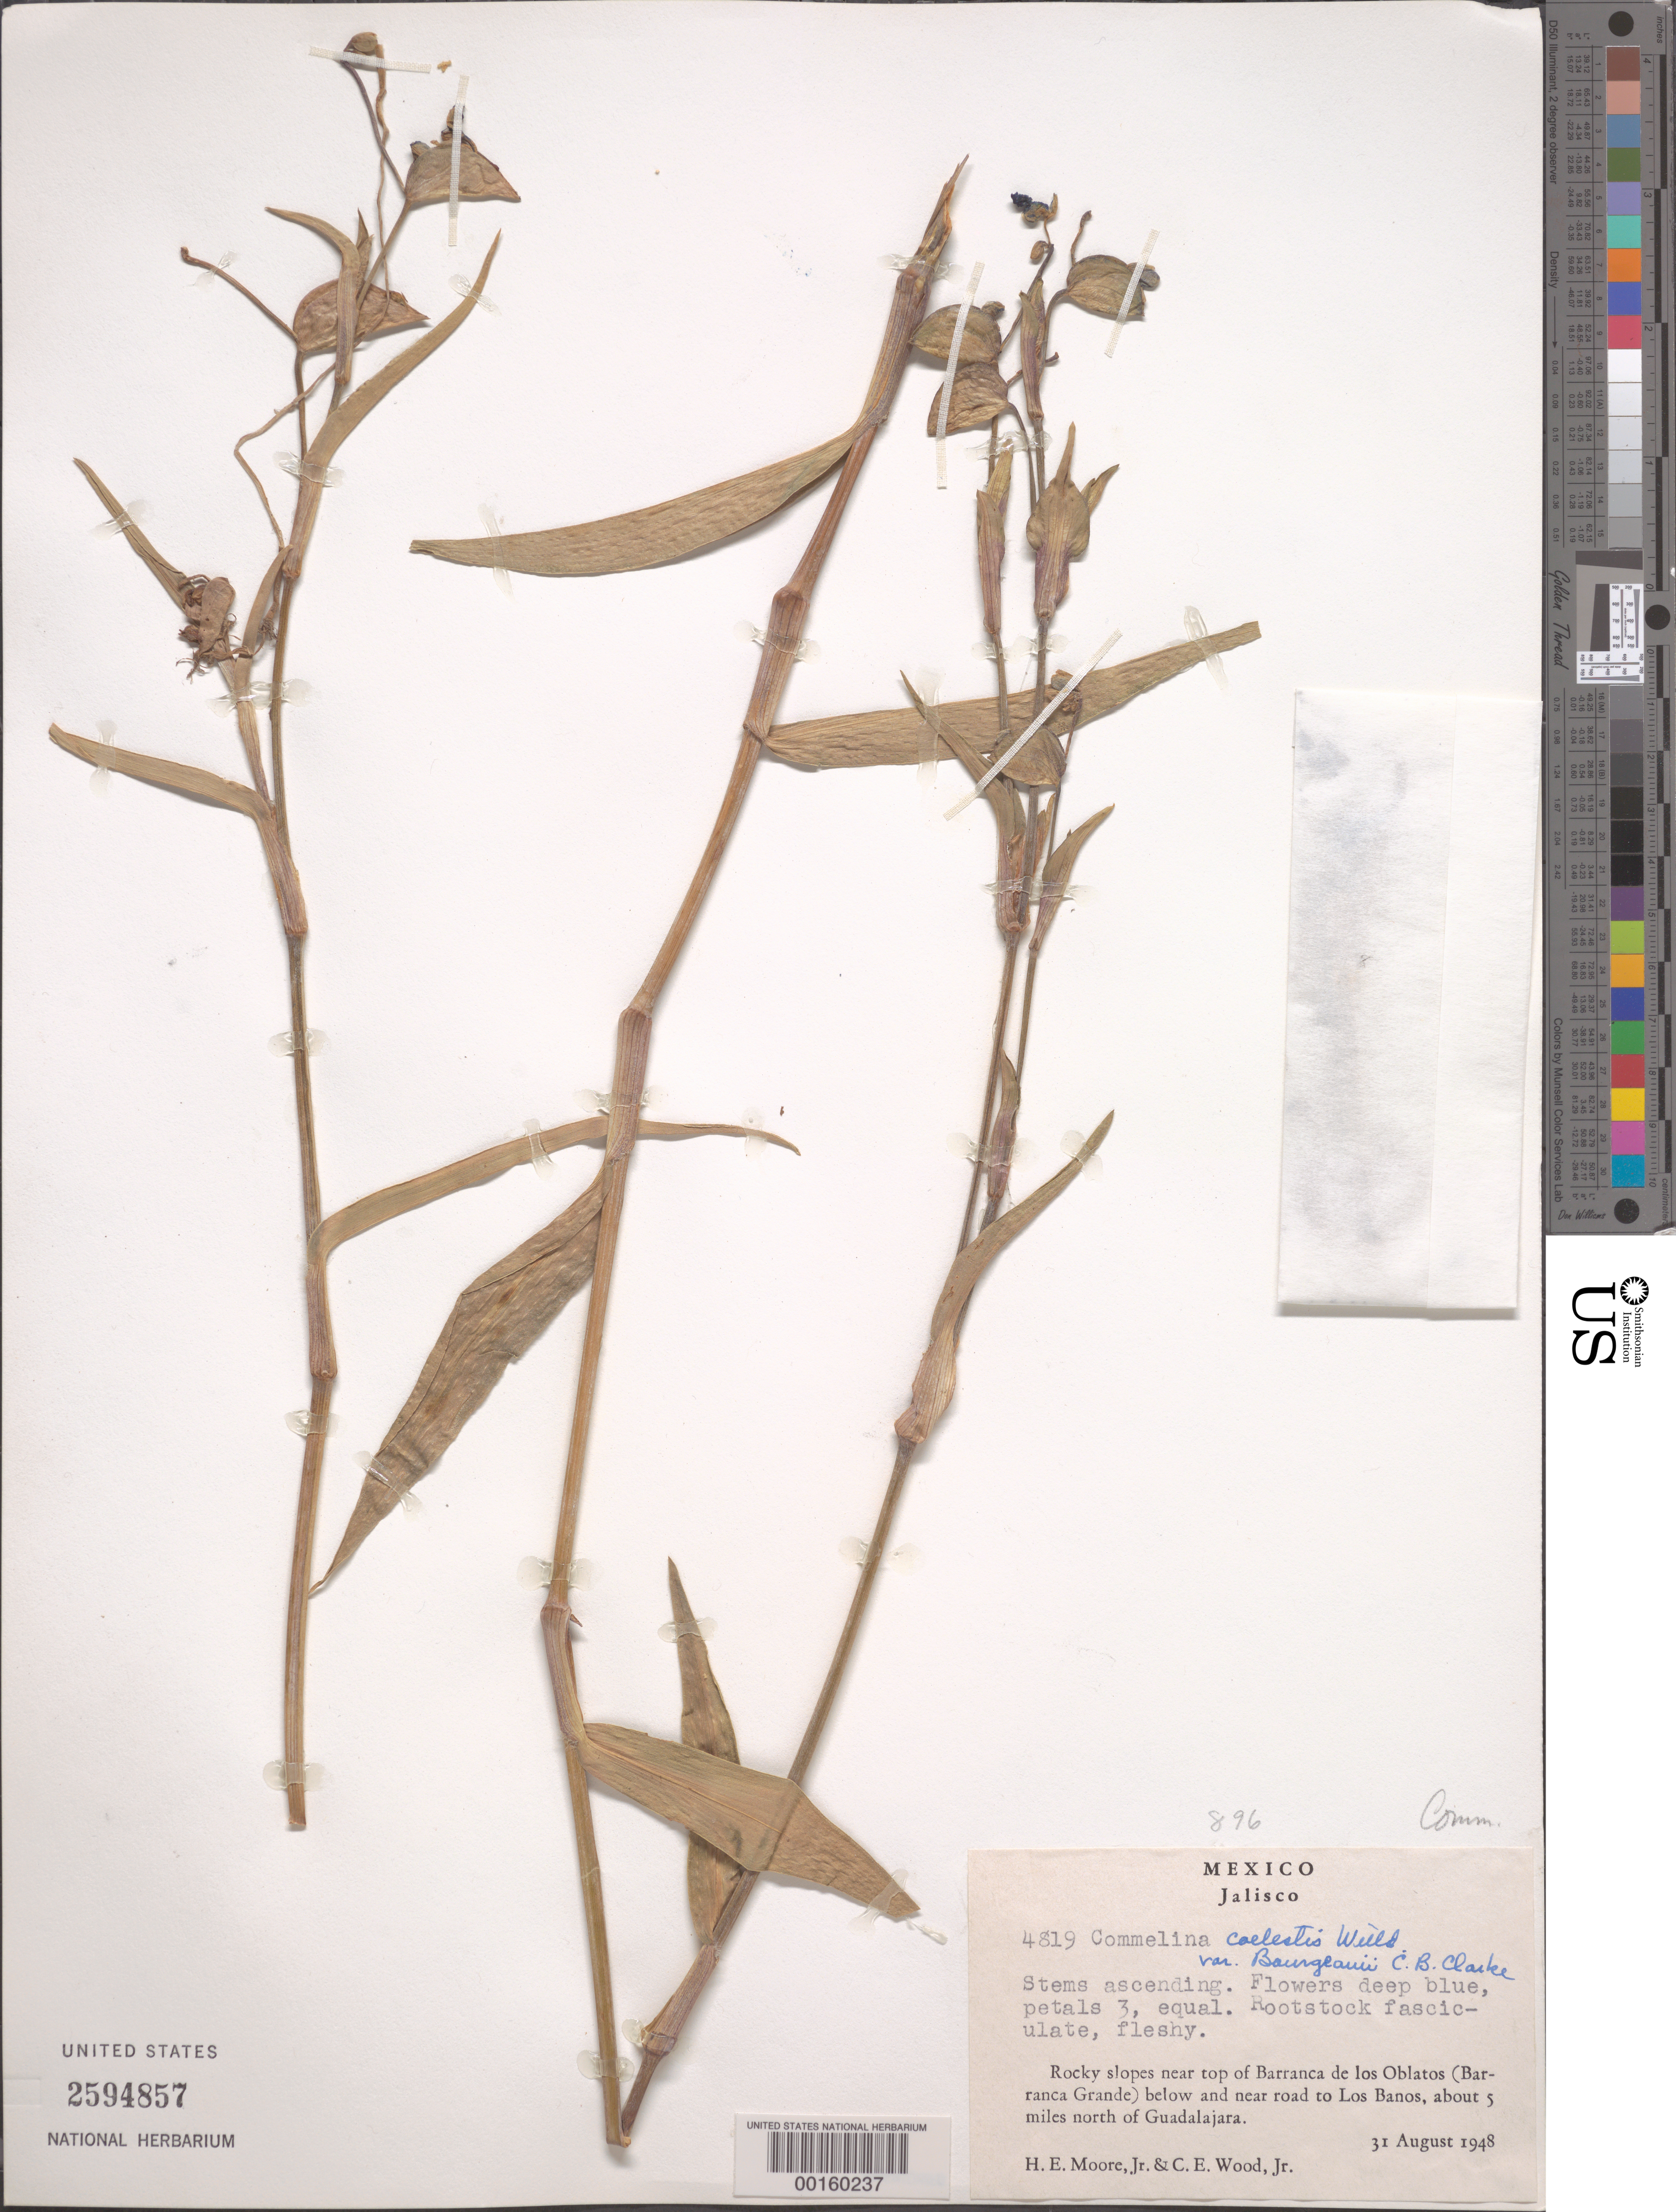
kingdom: Plantae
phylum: Tracheophyta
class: Liliopsida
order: Commelinales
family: Commelinaceae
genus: Commelina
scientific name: Commelina coelestis var. bourgeaui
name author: C.B. Clarke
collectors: H. E. Moore & C. E. Wood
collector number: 4819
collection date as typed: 31 Aug 1948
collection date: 1948-08-31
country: Mexico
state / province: Jalisco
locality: N of Guadalajara, barranca de Los Oblatos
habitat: Rocky slopes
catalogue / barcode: US 2594857